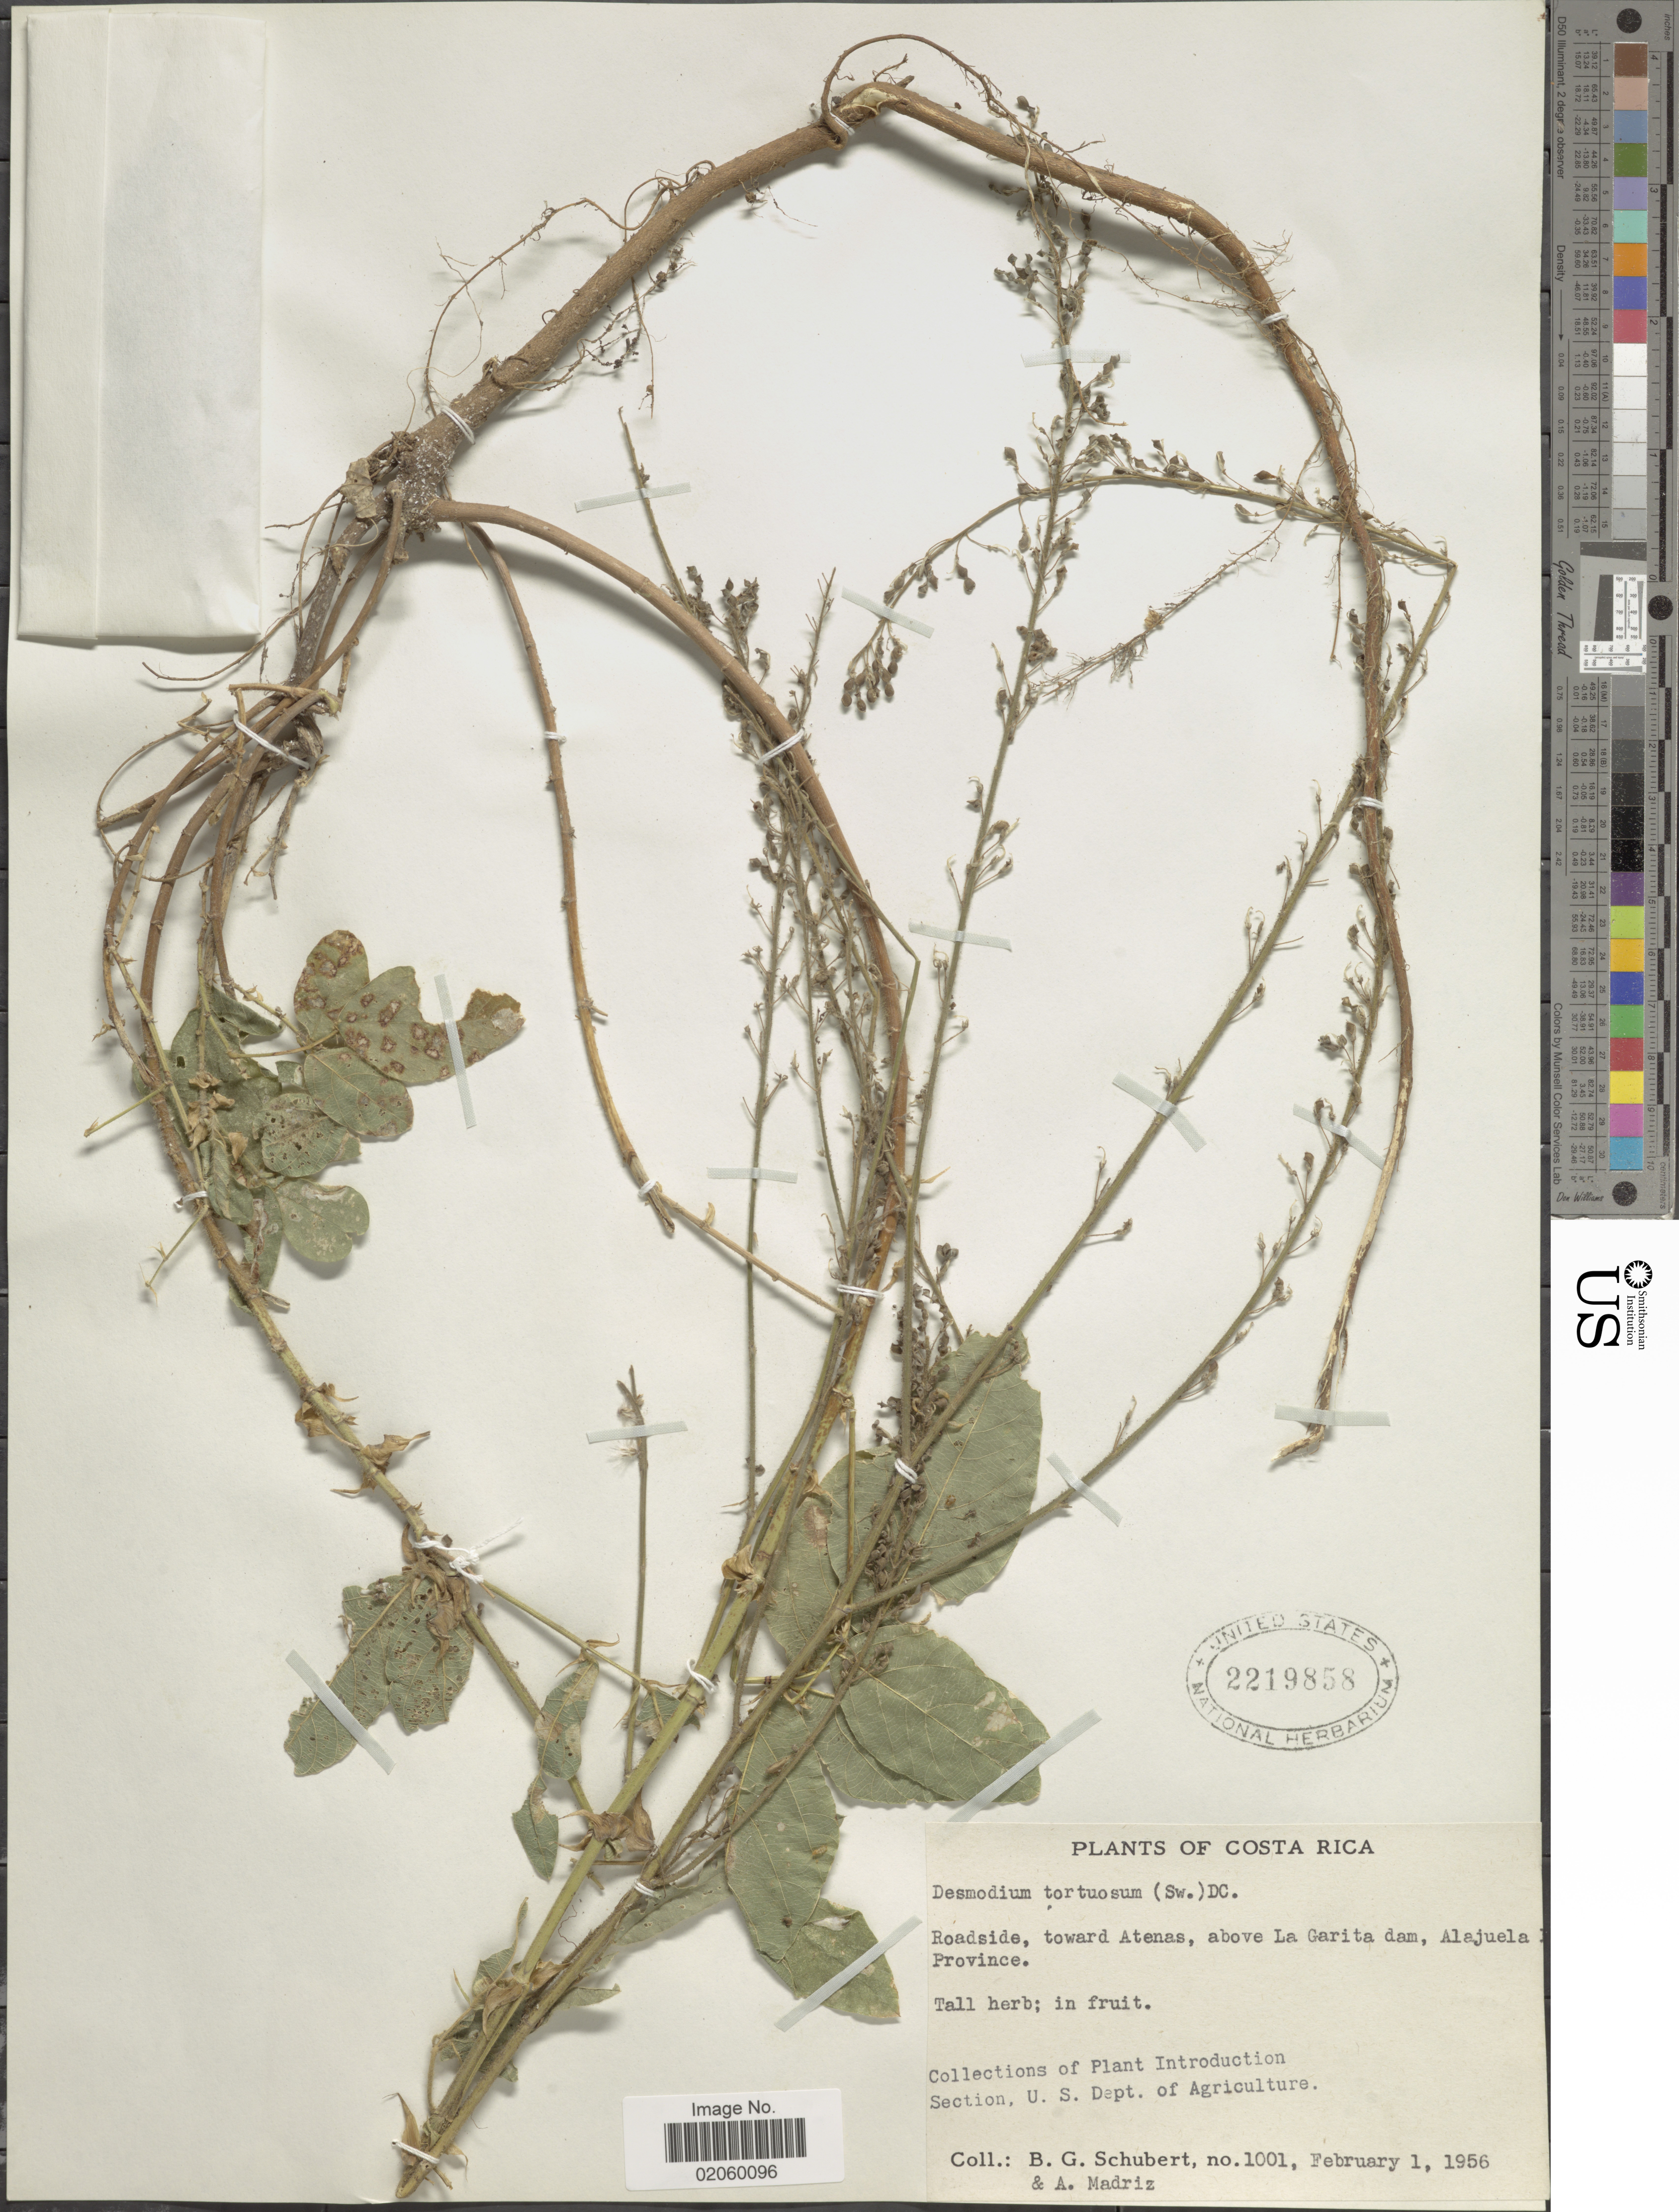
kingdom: Plantae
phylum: Tracheophyta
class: Magnoliopsida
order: Fabales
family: Fabaceae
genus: Desmodium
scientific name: Desmodium tortuosum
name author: (Sw.) DC.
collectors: B. Schubert & A. Madriz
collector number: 1001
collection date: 1956-02-01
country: Costa Rica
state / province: Alajuela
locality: Toward Atenas, above La Garita dam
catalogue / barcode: US 2219858